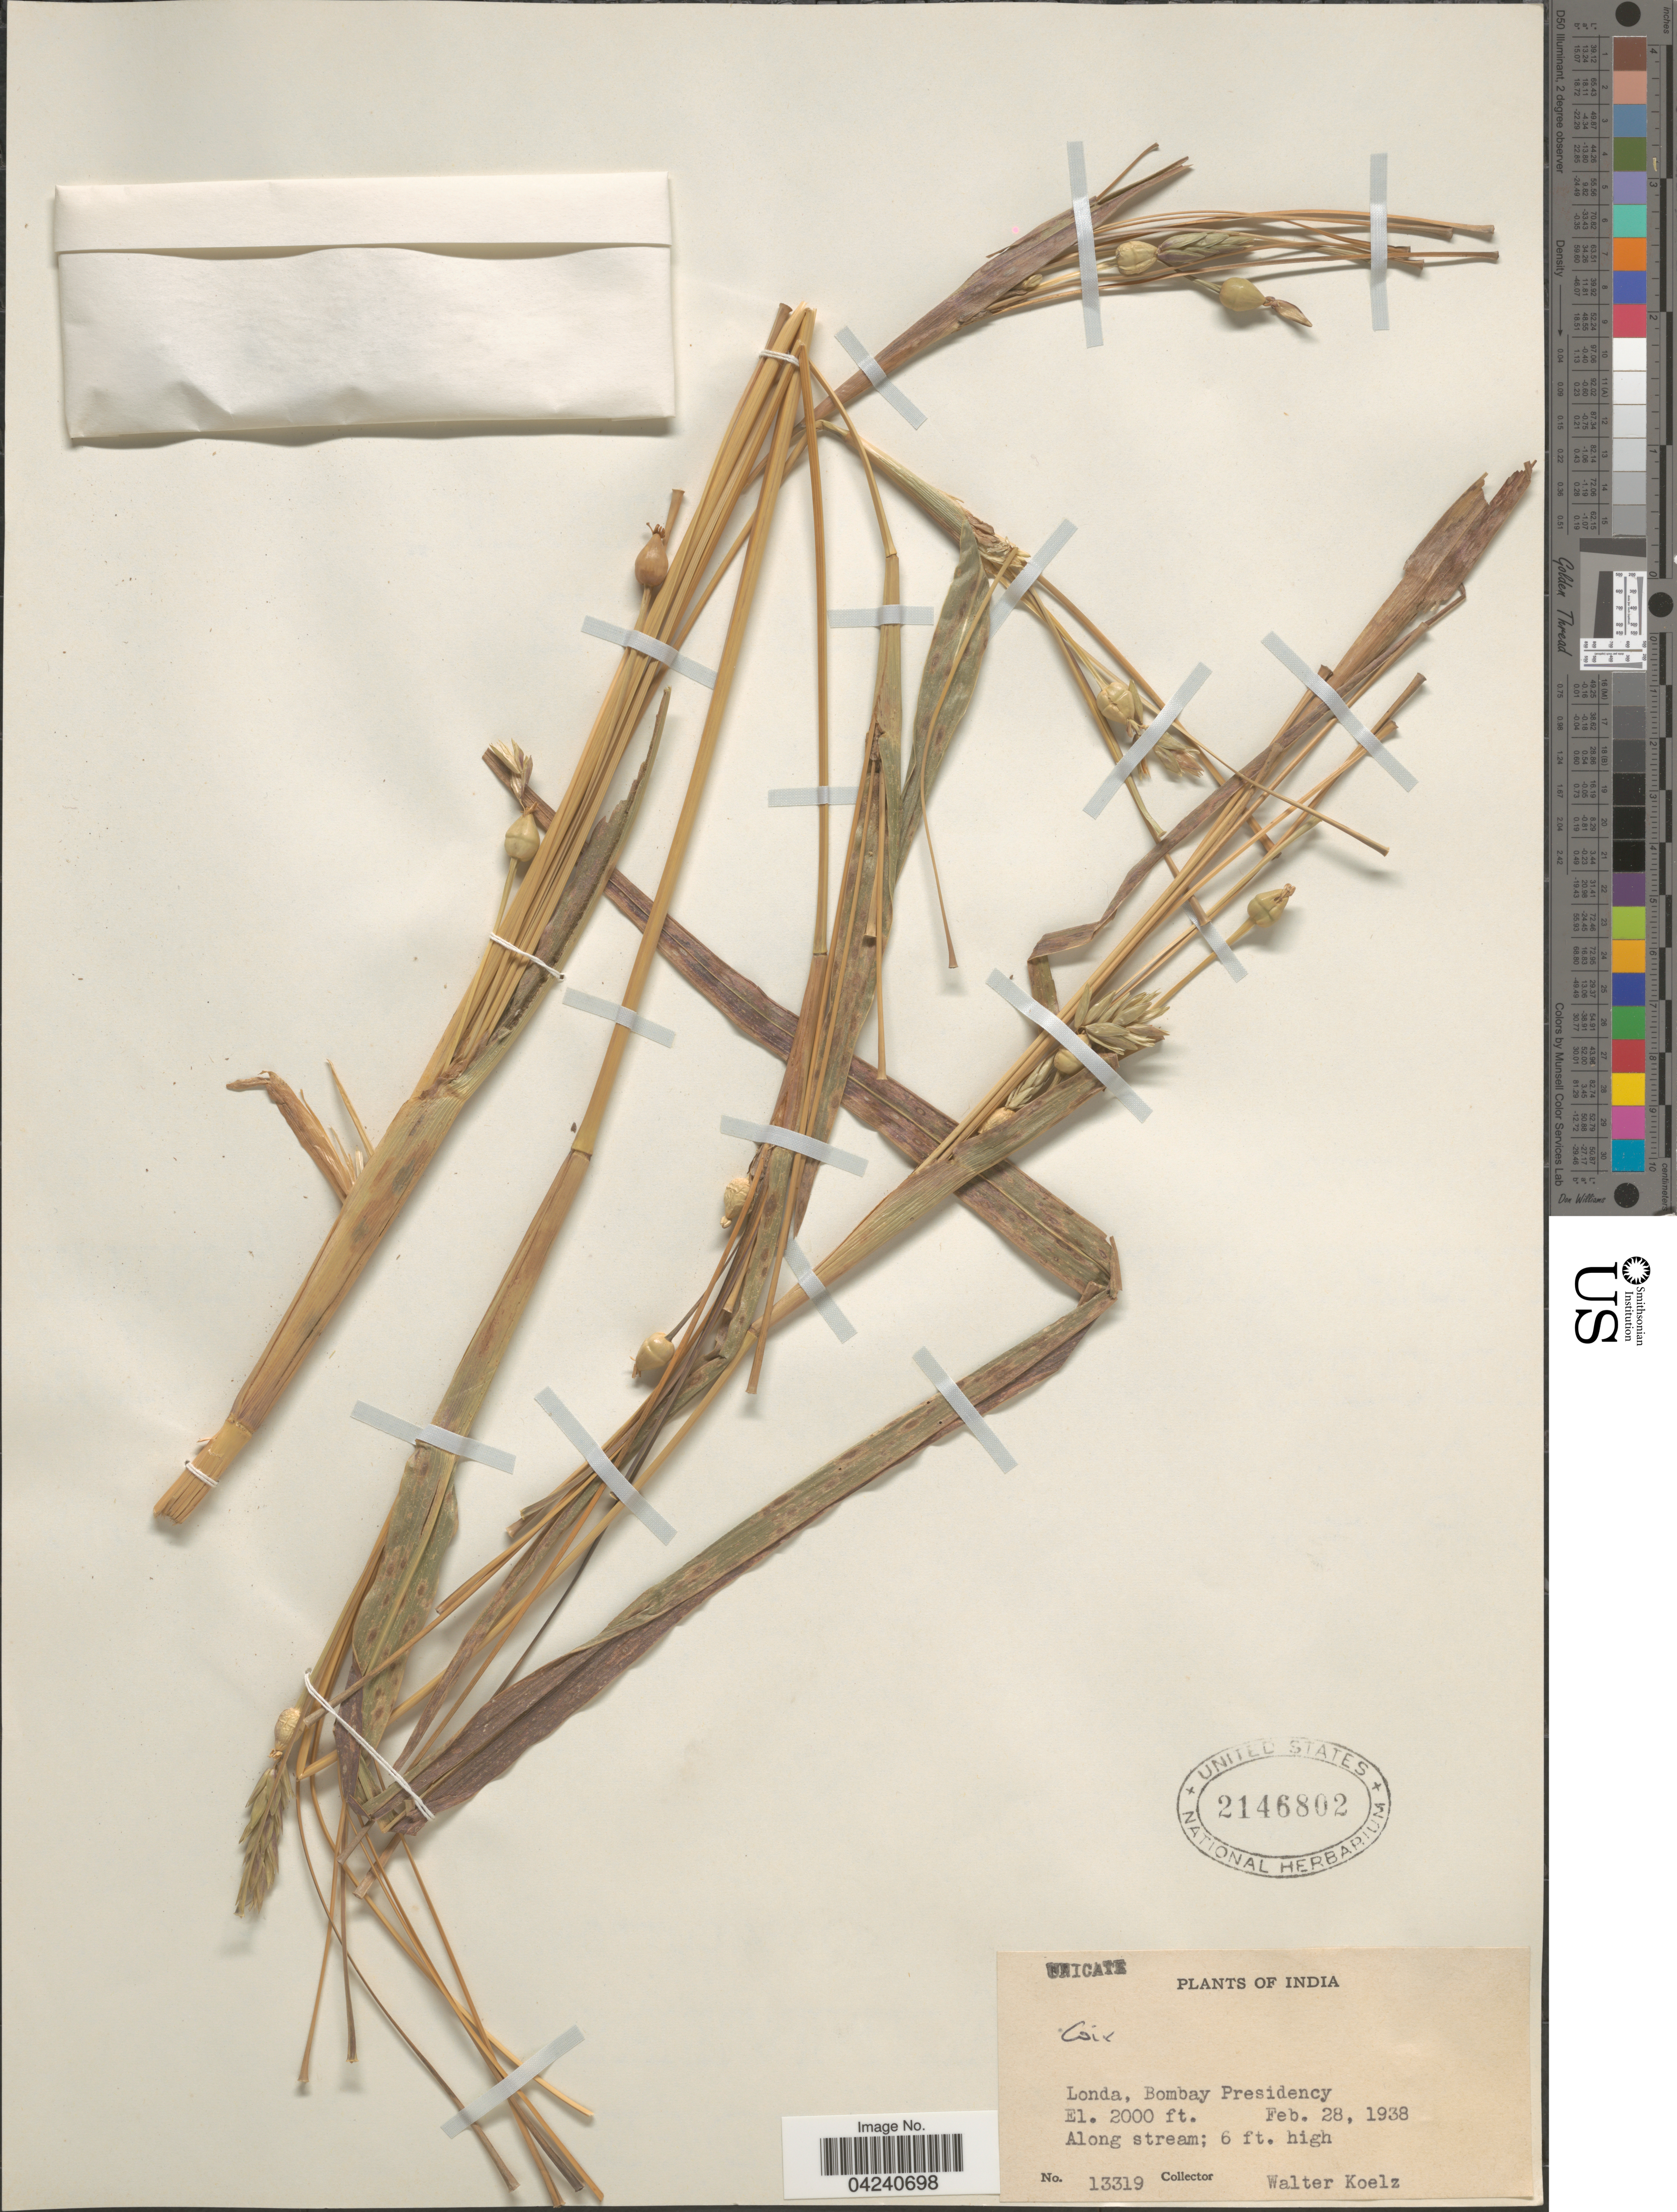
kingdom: Plantae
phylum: Tracheophyta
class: Liliopsida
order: Poales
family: Poaceae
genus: Coix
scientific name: Coix sp.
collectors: W. N. Koelz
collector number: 13319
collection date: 1938-02-28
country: India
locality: Londa, Bombay Presidency.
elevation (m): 610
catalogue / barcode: US 2146802